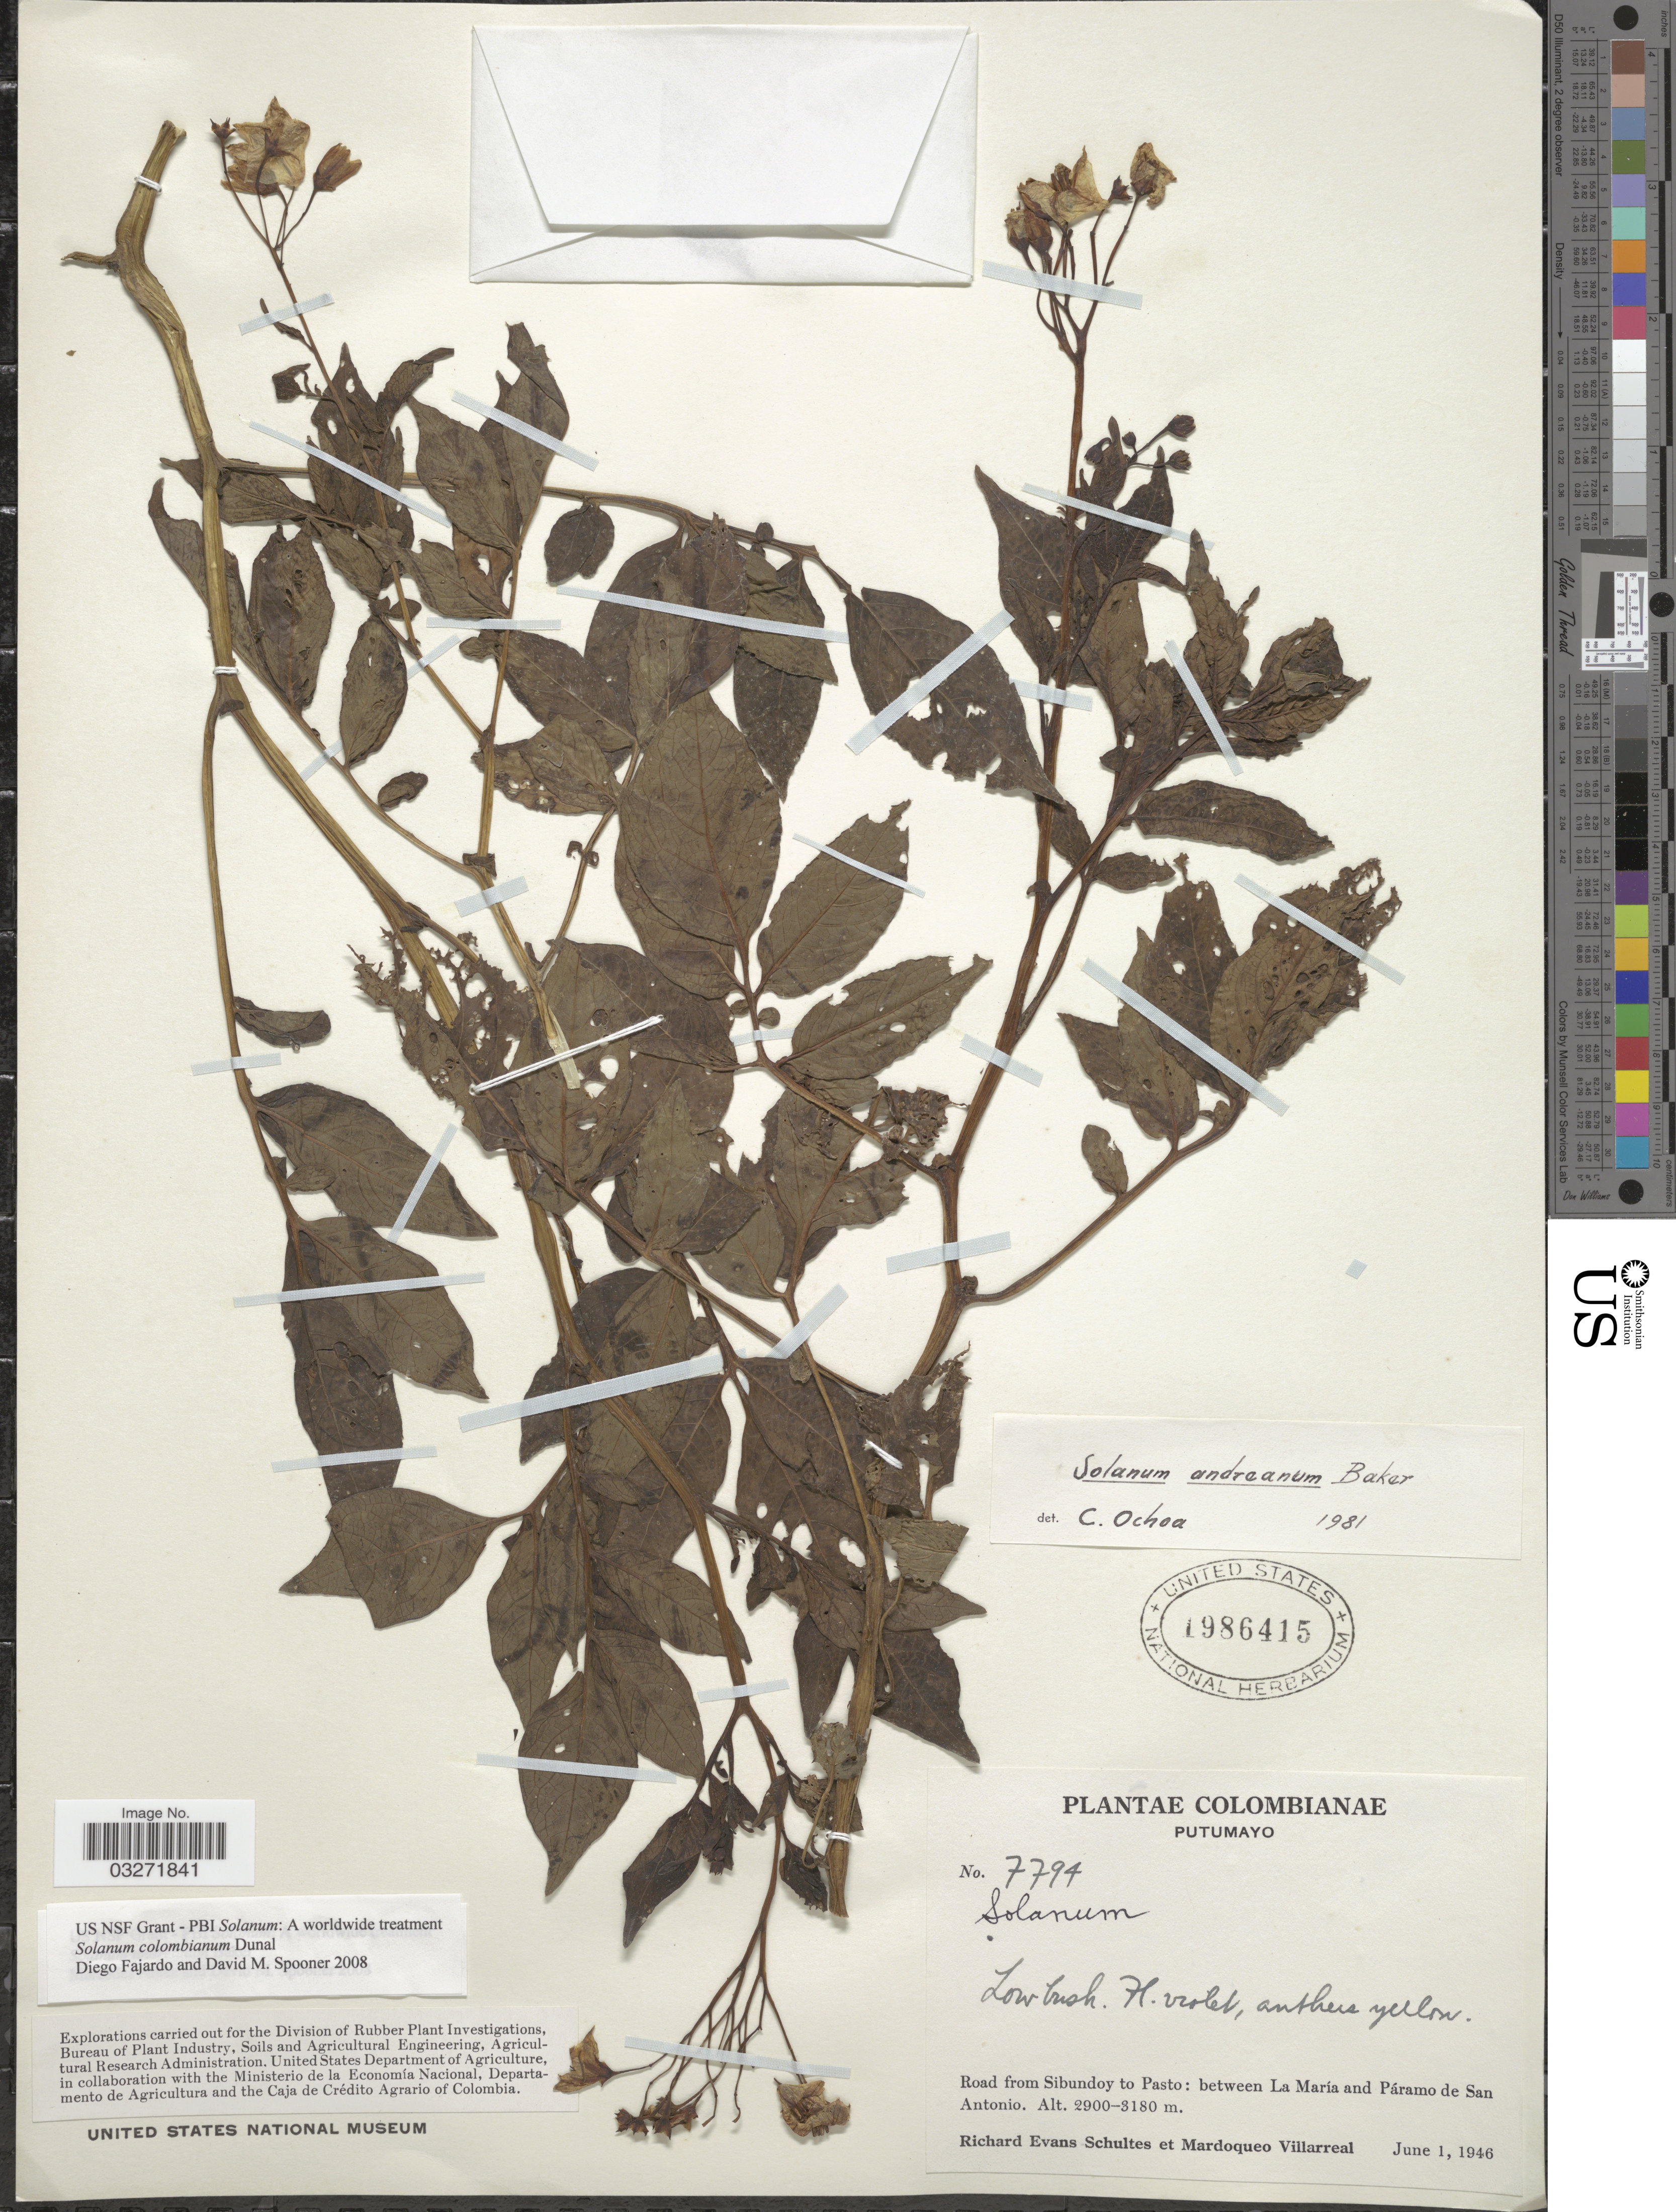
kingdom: Plantae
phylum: Tracheophyta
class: Magnoliopsida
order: Solanales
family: Solanaceae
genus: Solanum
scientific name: Solanum colombianum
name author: Dunal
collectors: R. E. Schultes & M. Villarreal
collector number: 7794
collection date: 1946-06-01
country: Colombia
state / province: Putumayo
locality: Road from Sibundoy to Pasto: between La María and Páramo de San Antonio.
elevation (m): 2900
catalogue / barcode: US 1986415